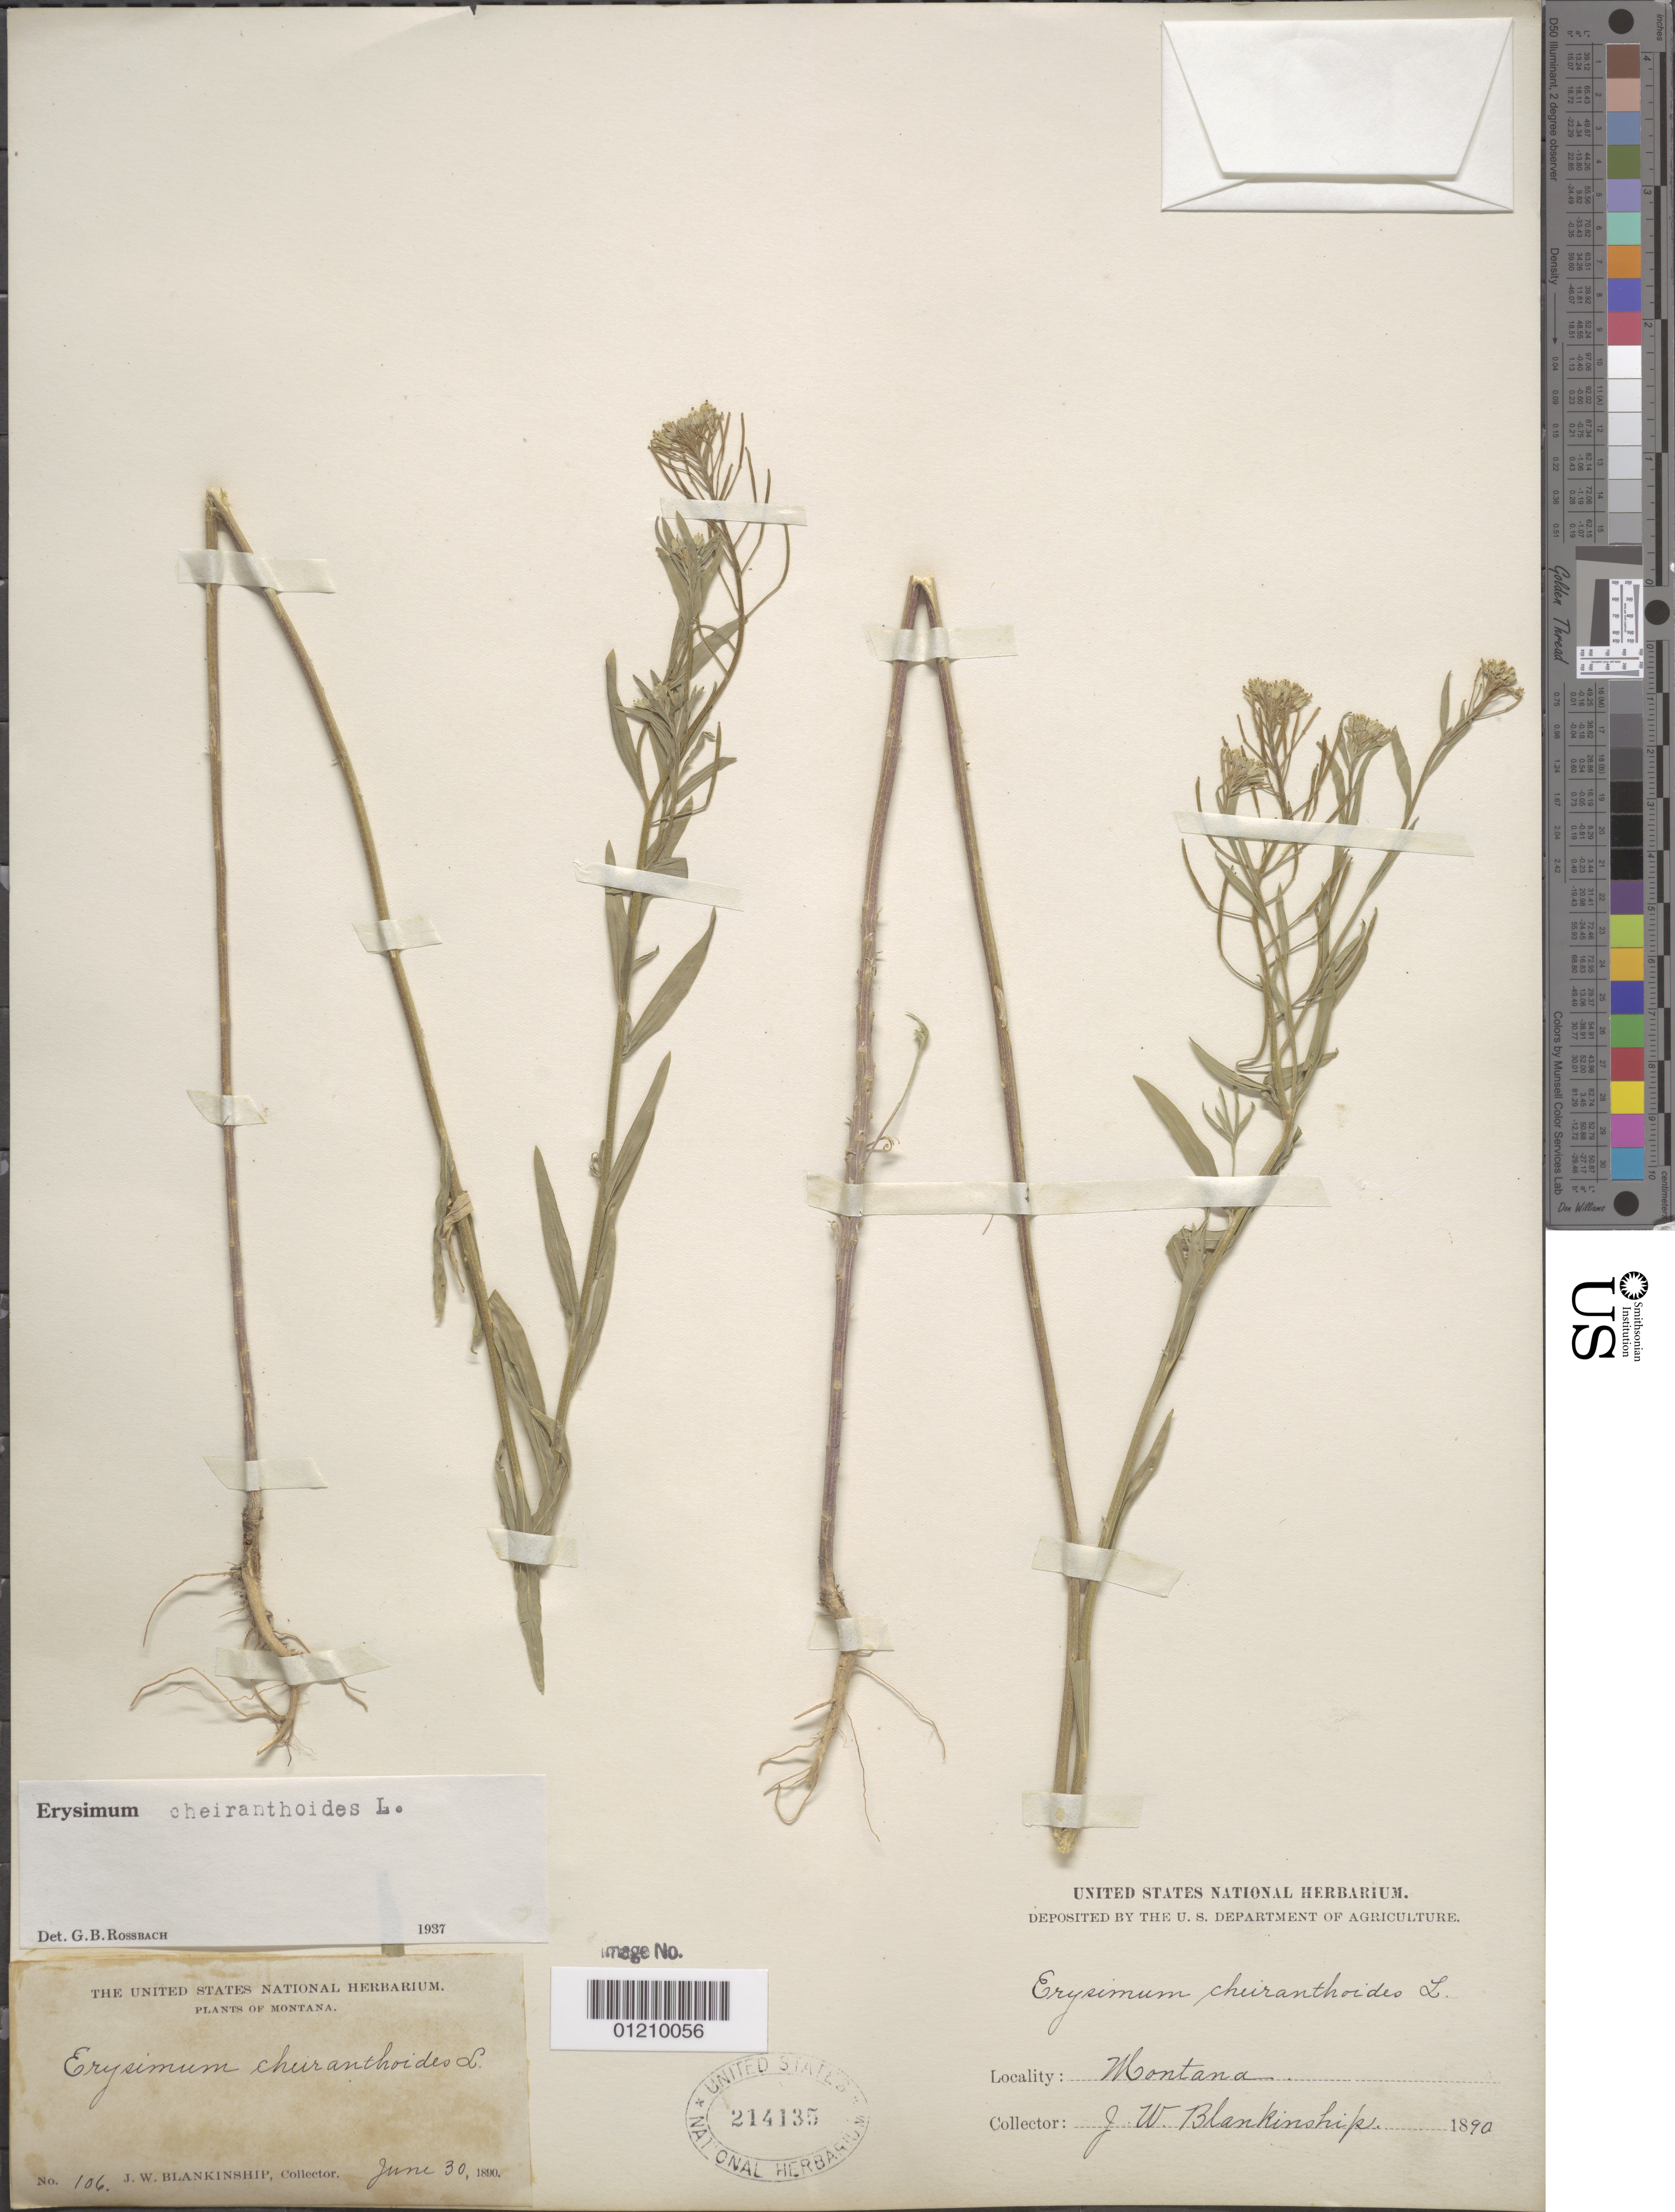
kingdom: Plantae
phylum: Tracheophyta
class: Magnoliopsida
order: Brassicales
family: Brassicaceae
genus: Erysimum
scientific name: Erysimum cheiranthoides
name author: L.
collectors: J. W. Blankinship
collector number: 106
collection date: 1890-06-30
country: United States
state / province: Montana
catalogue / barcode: US 214135